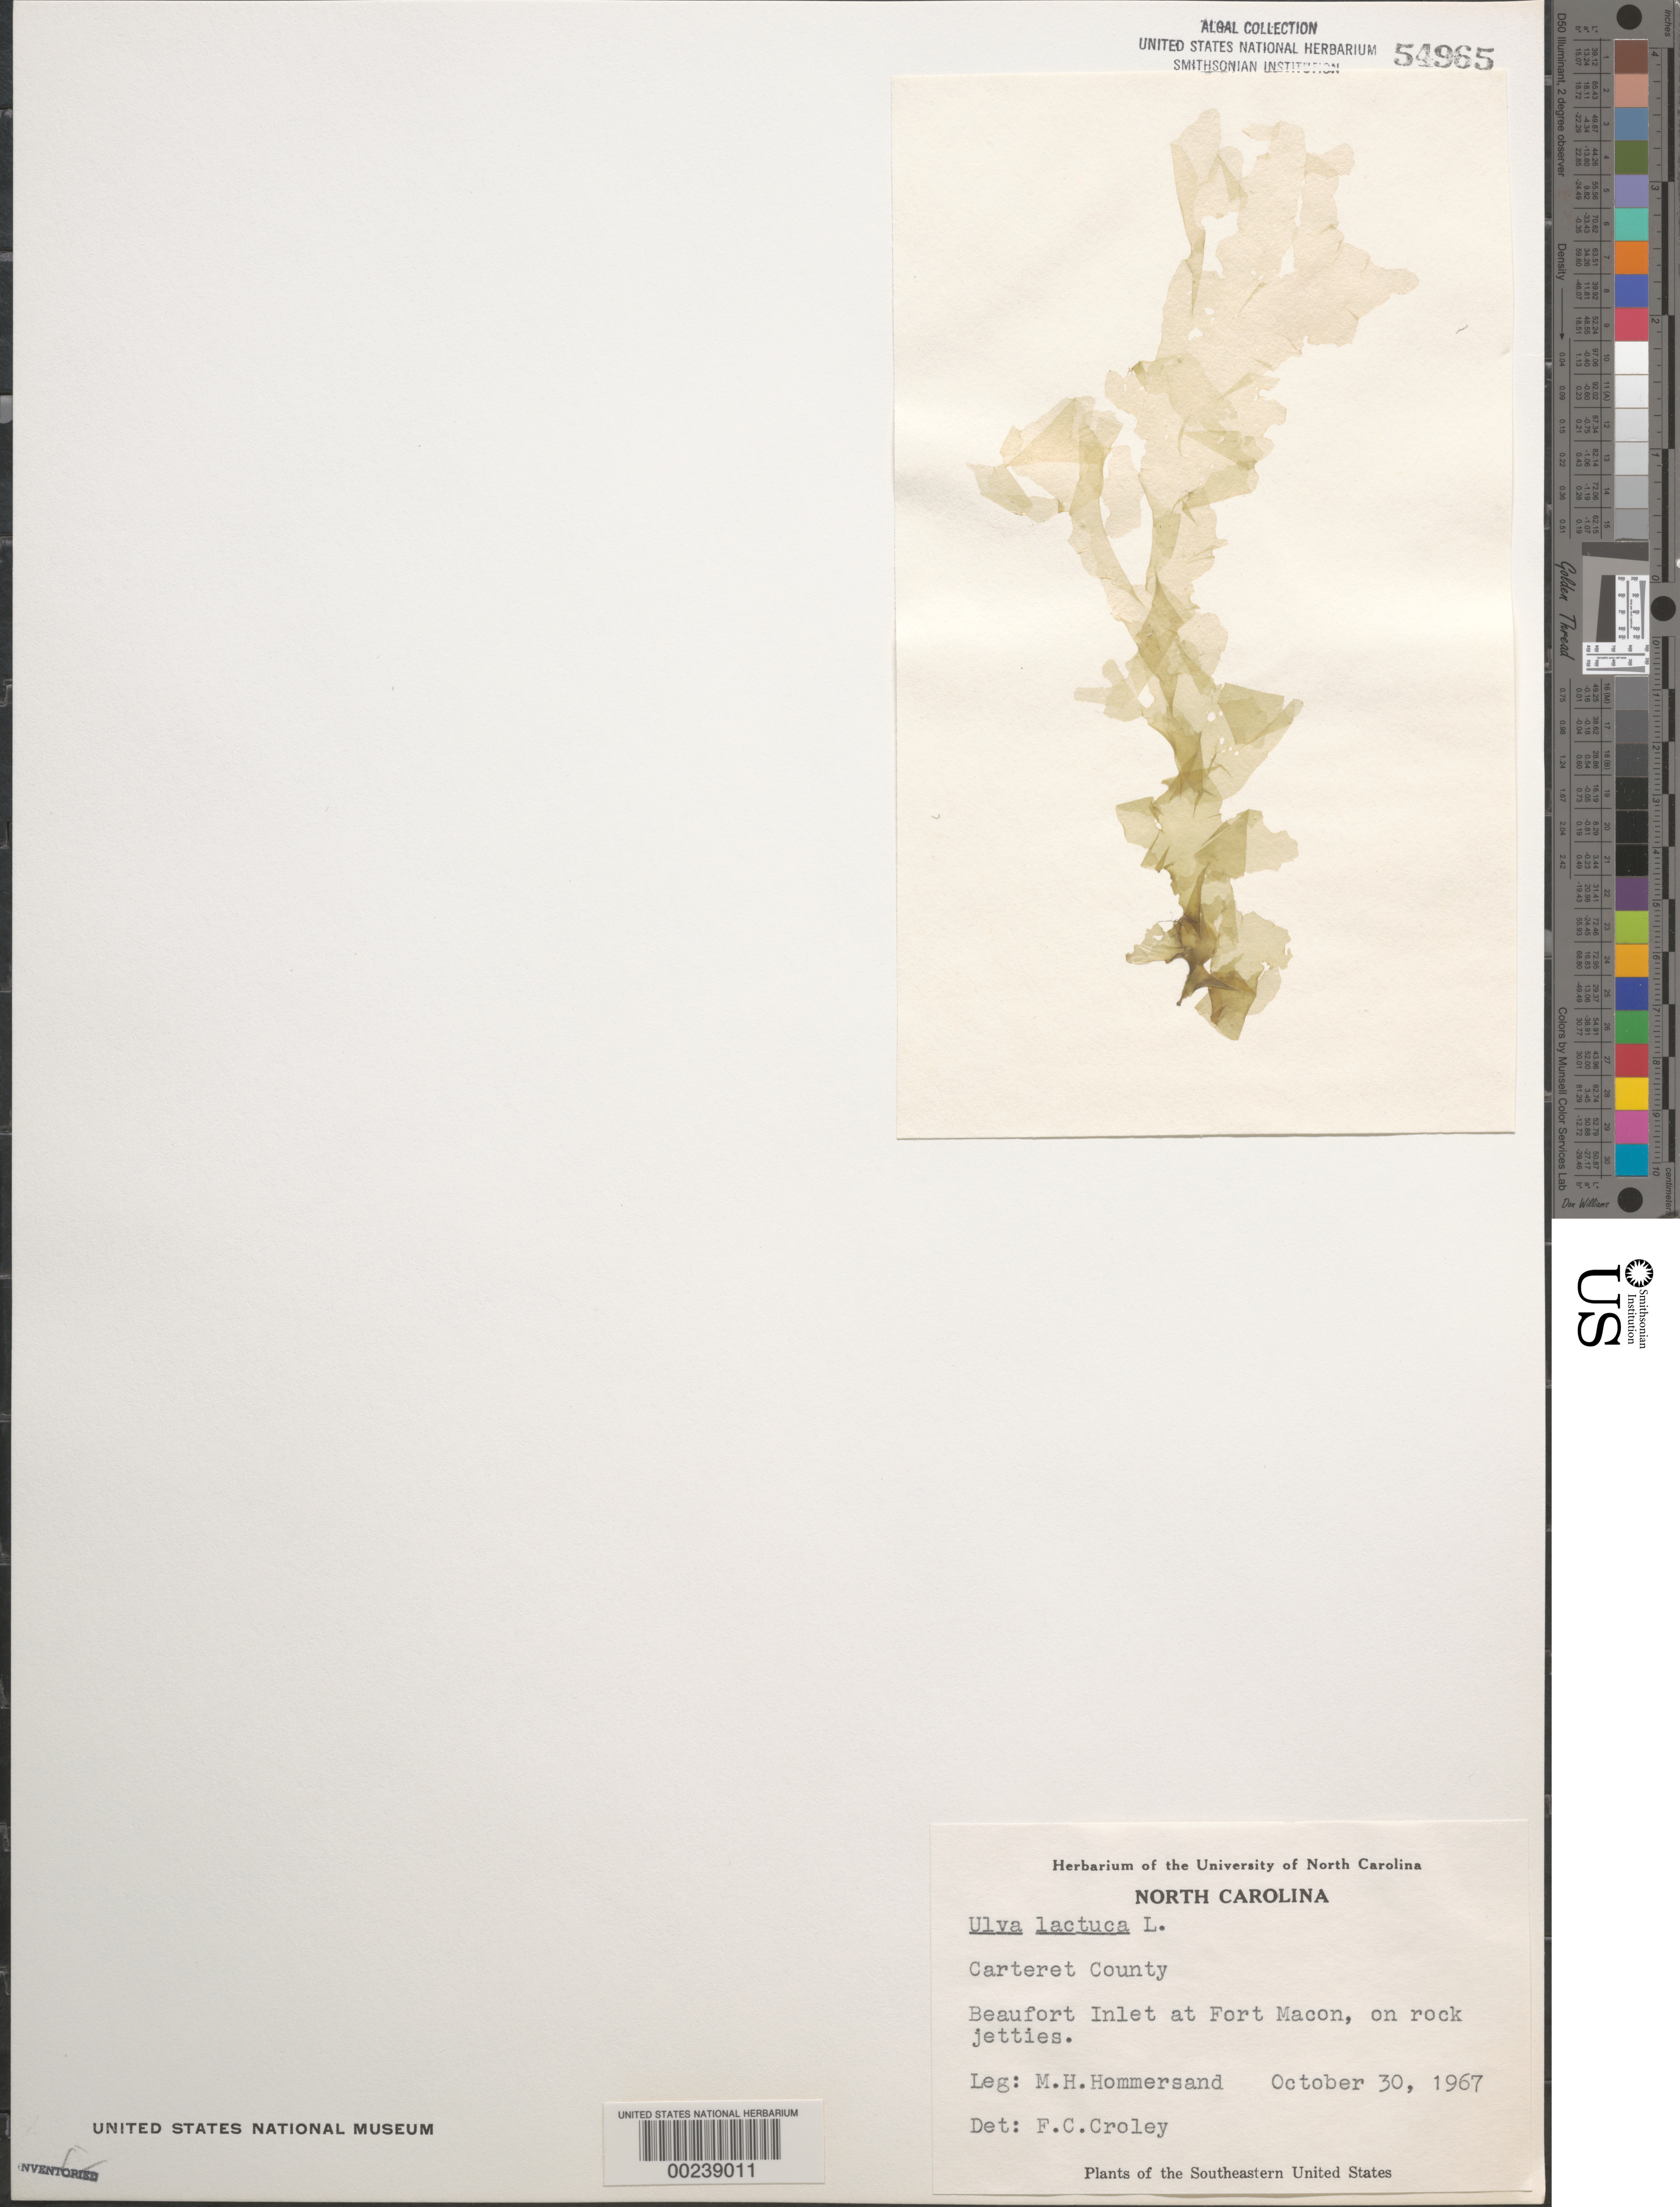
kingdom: Plantae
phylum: Chlorophyta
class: Ulvophyceae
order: Ulvales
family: Ulvaceae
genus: Ulva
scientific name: Ulva lactuca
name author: L.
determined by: Croley, F. C.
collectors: M. H. Hommersand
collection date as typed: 30 Oct 1967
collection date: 1967-10-30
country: United States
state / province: North Carolina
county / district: Carteret County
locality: Beaufort Inlet, Fort Macon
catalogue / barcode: US 54965